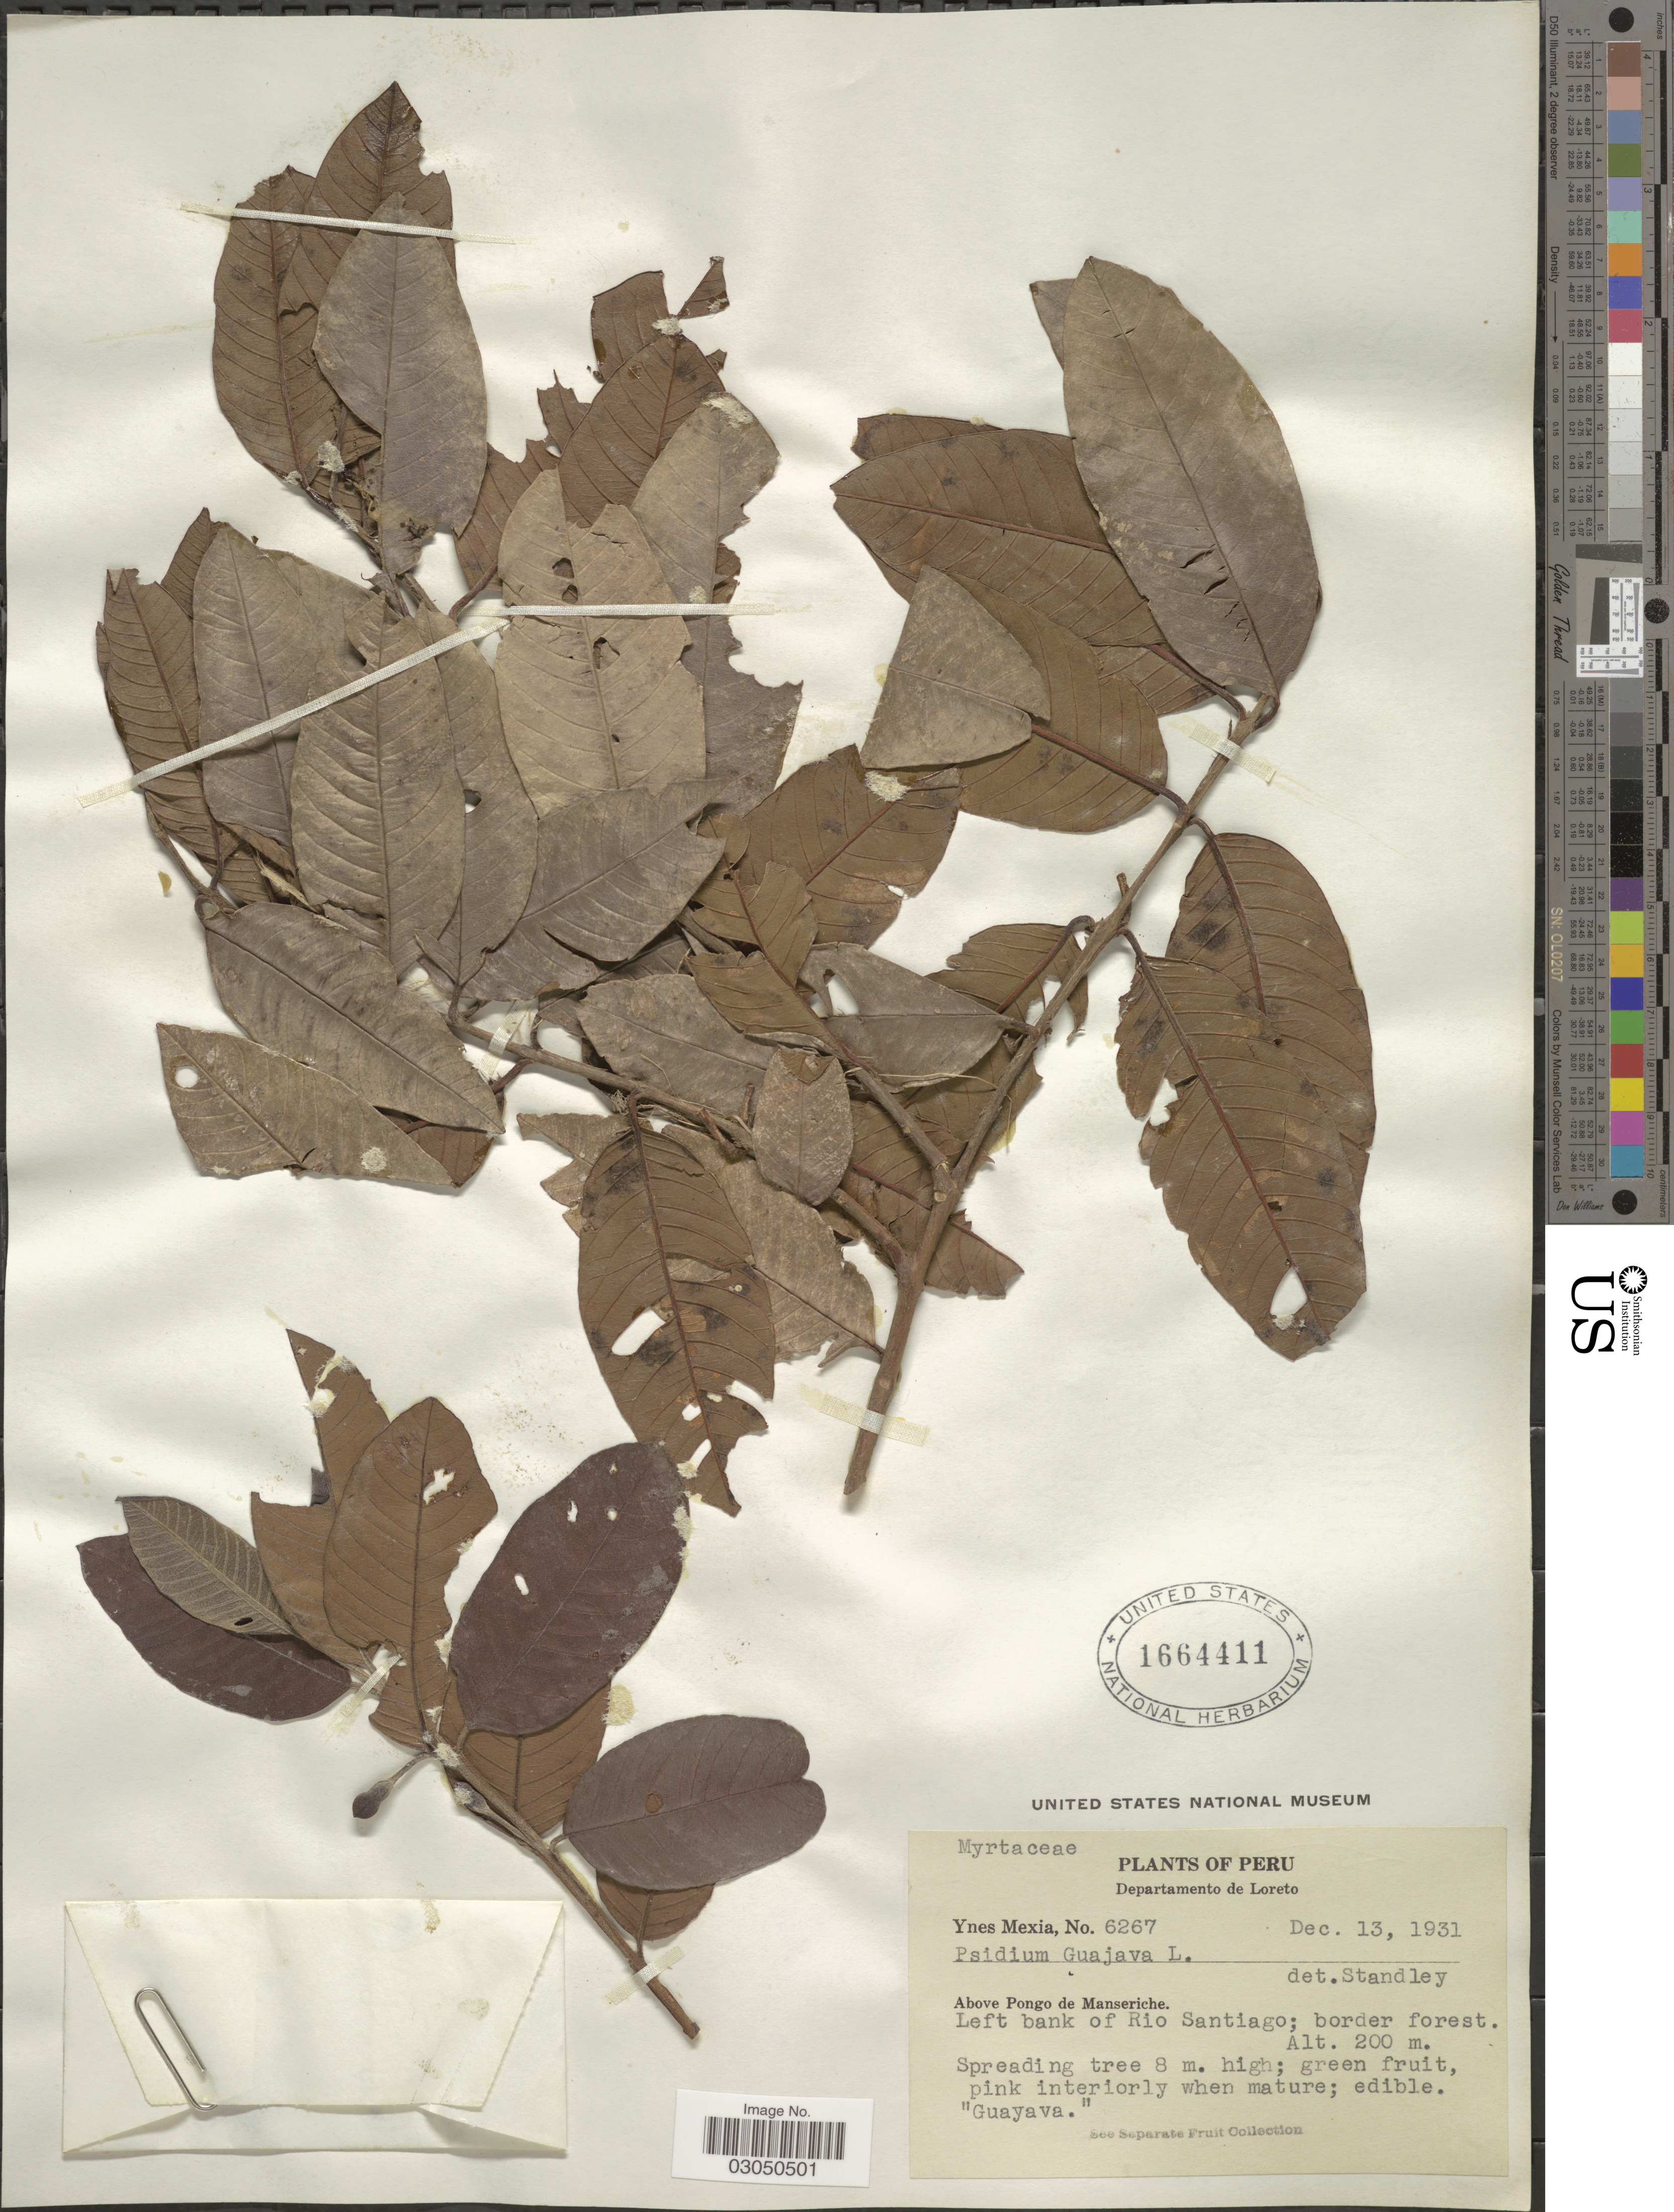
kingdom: Plantae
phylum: Tracheophyta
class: Magnoliopsida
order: Myrtales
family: Myrtaceae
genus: Psidium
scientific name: Psidium guajava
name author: L.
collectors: Y. Mexia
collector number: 6267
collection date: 1931-12-13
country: Peru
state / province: Loreto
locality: Departamento de Loreto. Above Pongo de Manseriche. Left bank of Rio Santiago; border forest.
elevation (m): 200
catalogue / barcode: US 1664411